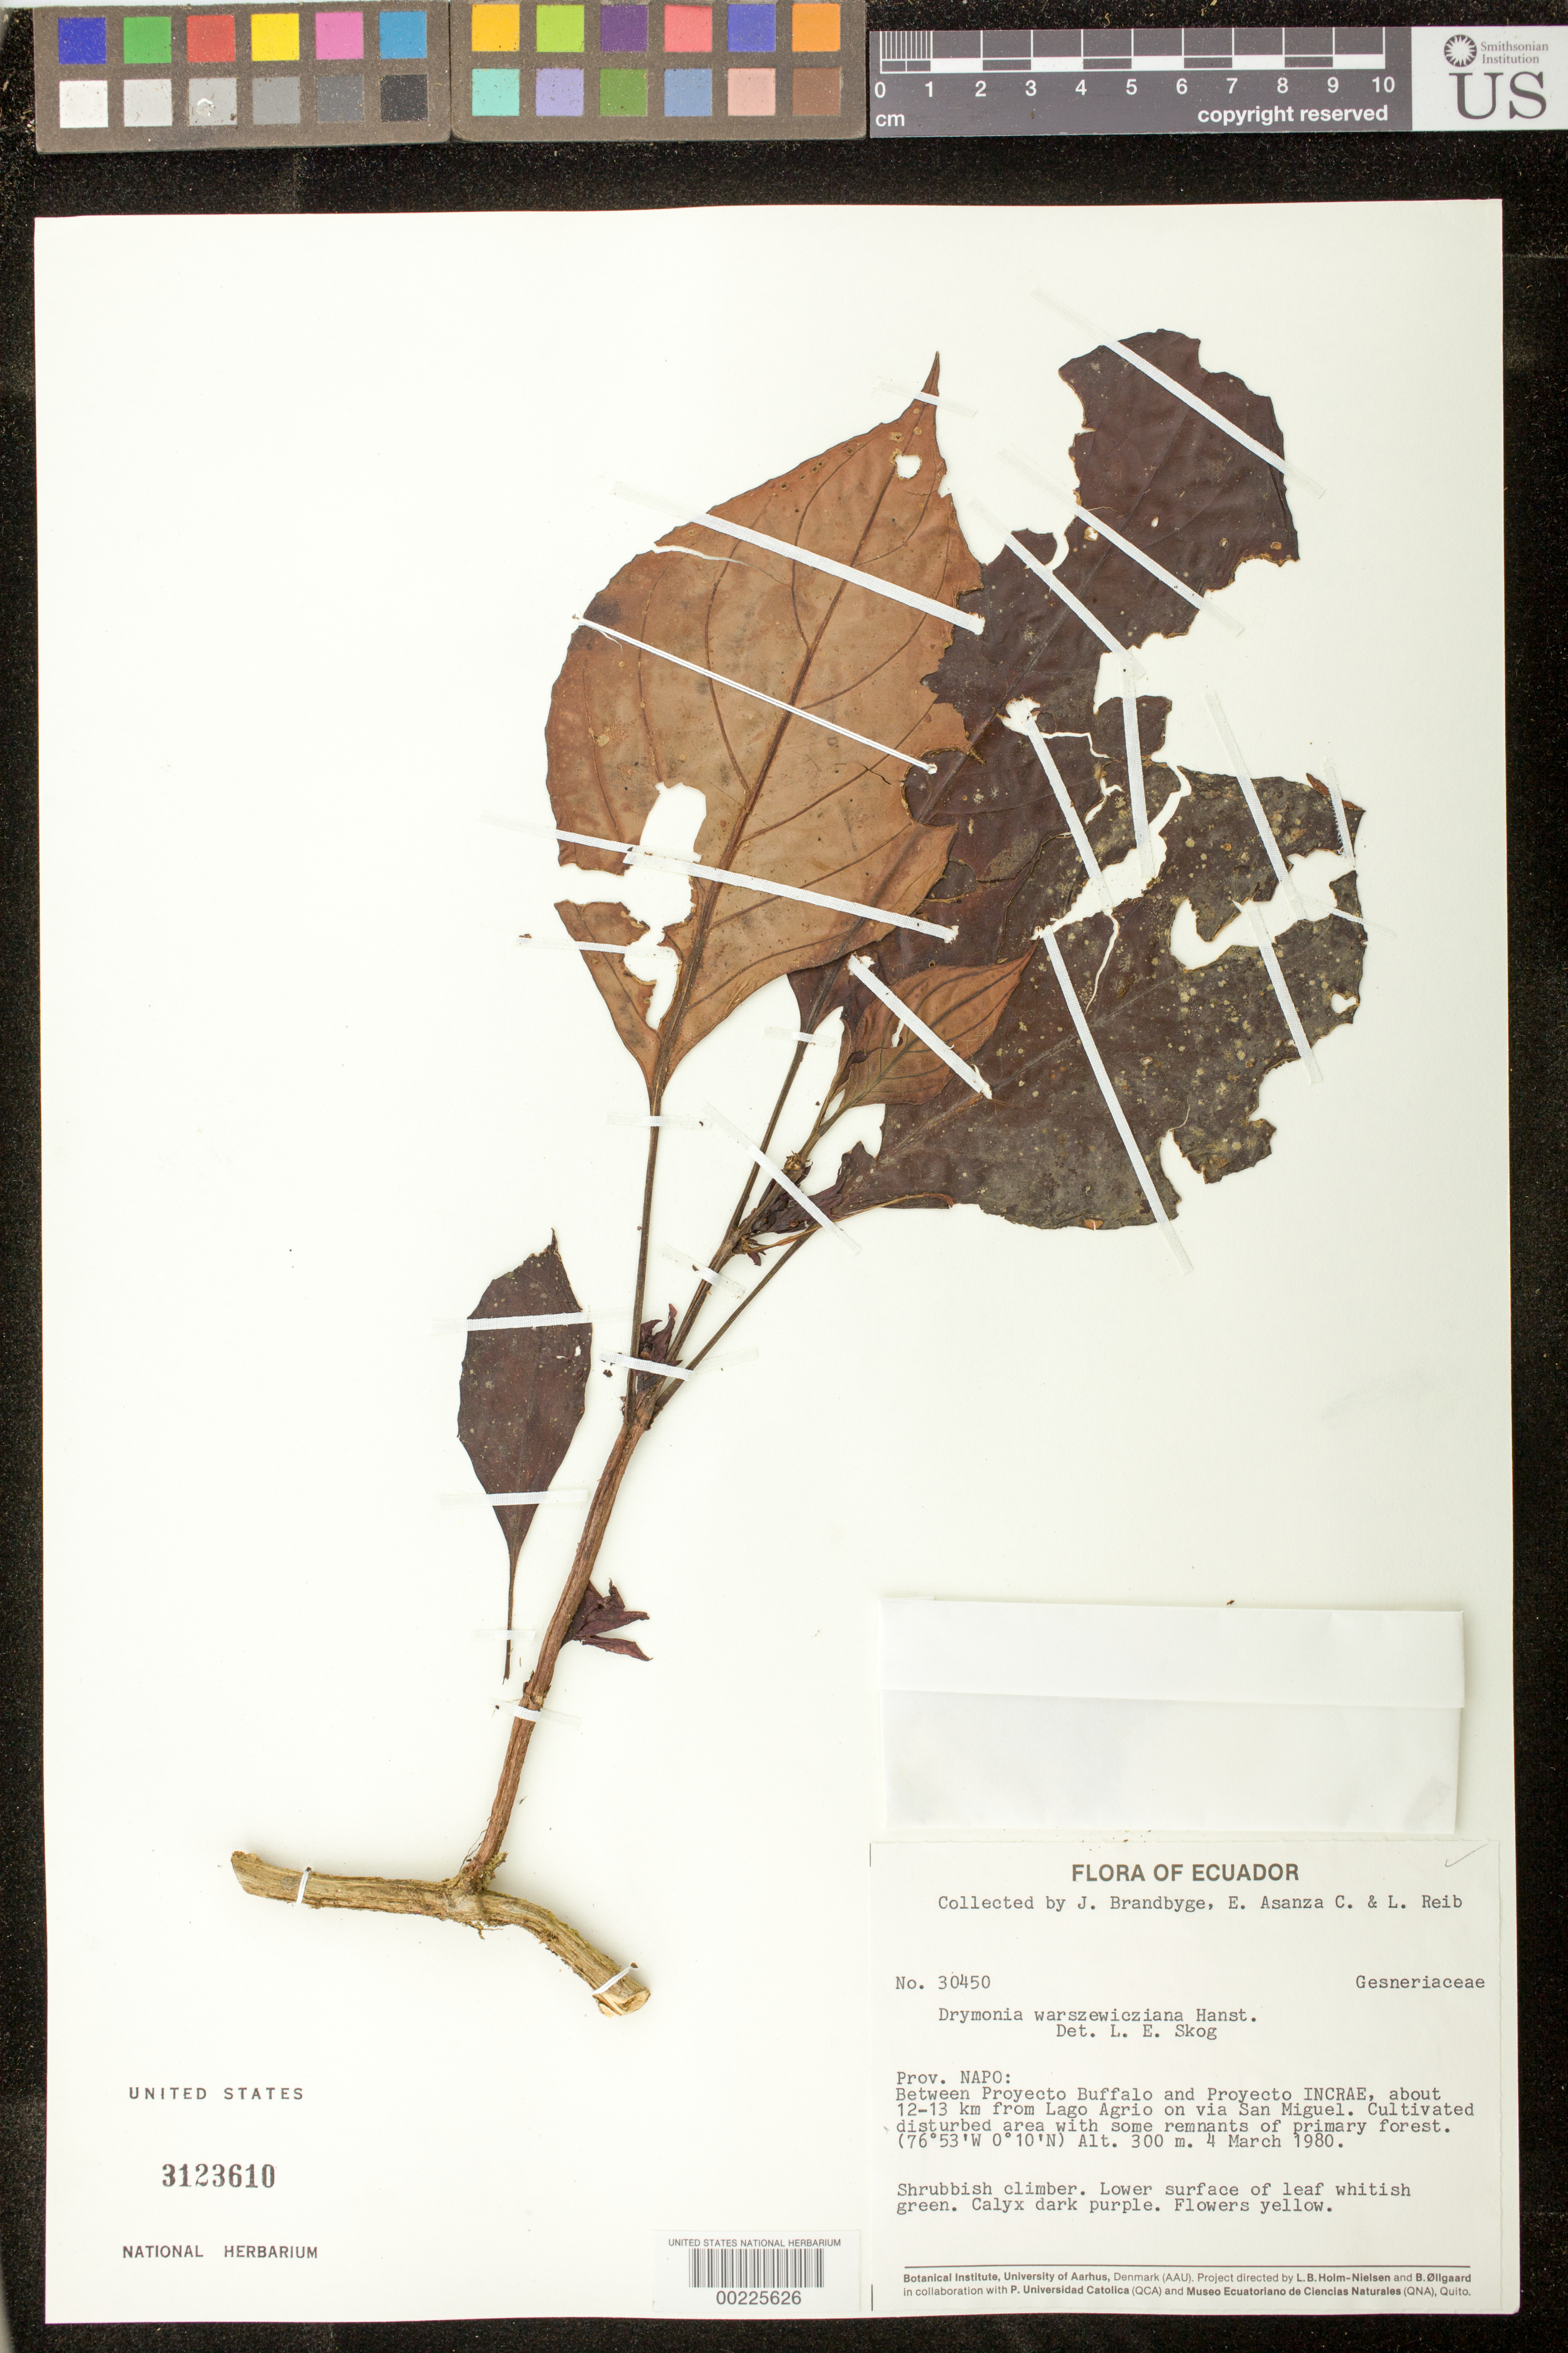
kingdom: Plantae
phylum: Tracheophyta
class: Magnoliopsida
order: Lamiales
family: Gesneriaceae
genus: Drymonia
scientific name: Drymonia warszewicziana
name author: Hanst.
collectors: J. Brandbyge & et al.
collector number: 30450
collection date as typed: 04 Mar 1980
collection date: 1980-03-04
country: Ecuador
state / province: Napo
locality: Between Proyecto Buffalo and Proyecto Incrae, about 12-13 km from Lago Agrio on via San Miguel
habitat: Cultivated disturbed area with some remnants of primary forest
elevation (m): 300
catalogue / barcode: US 3123610